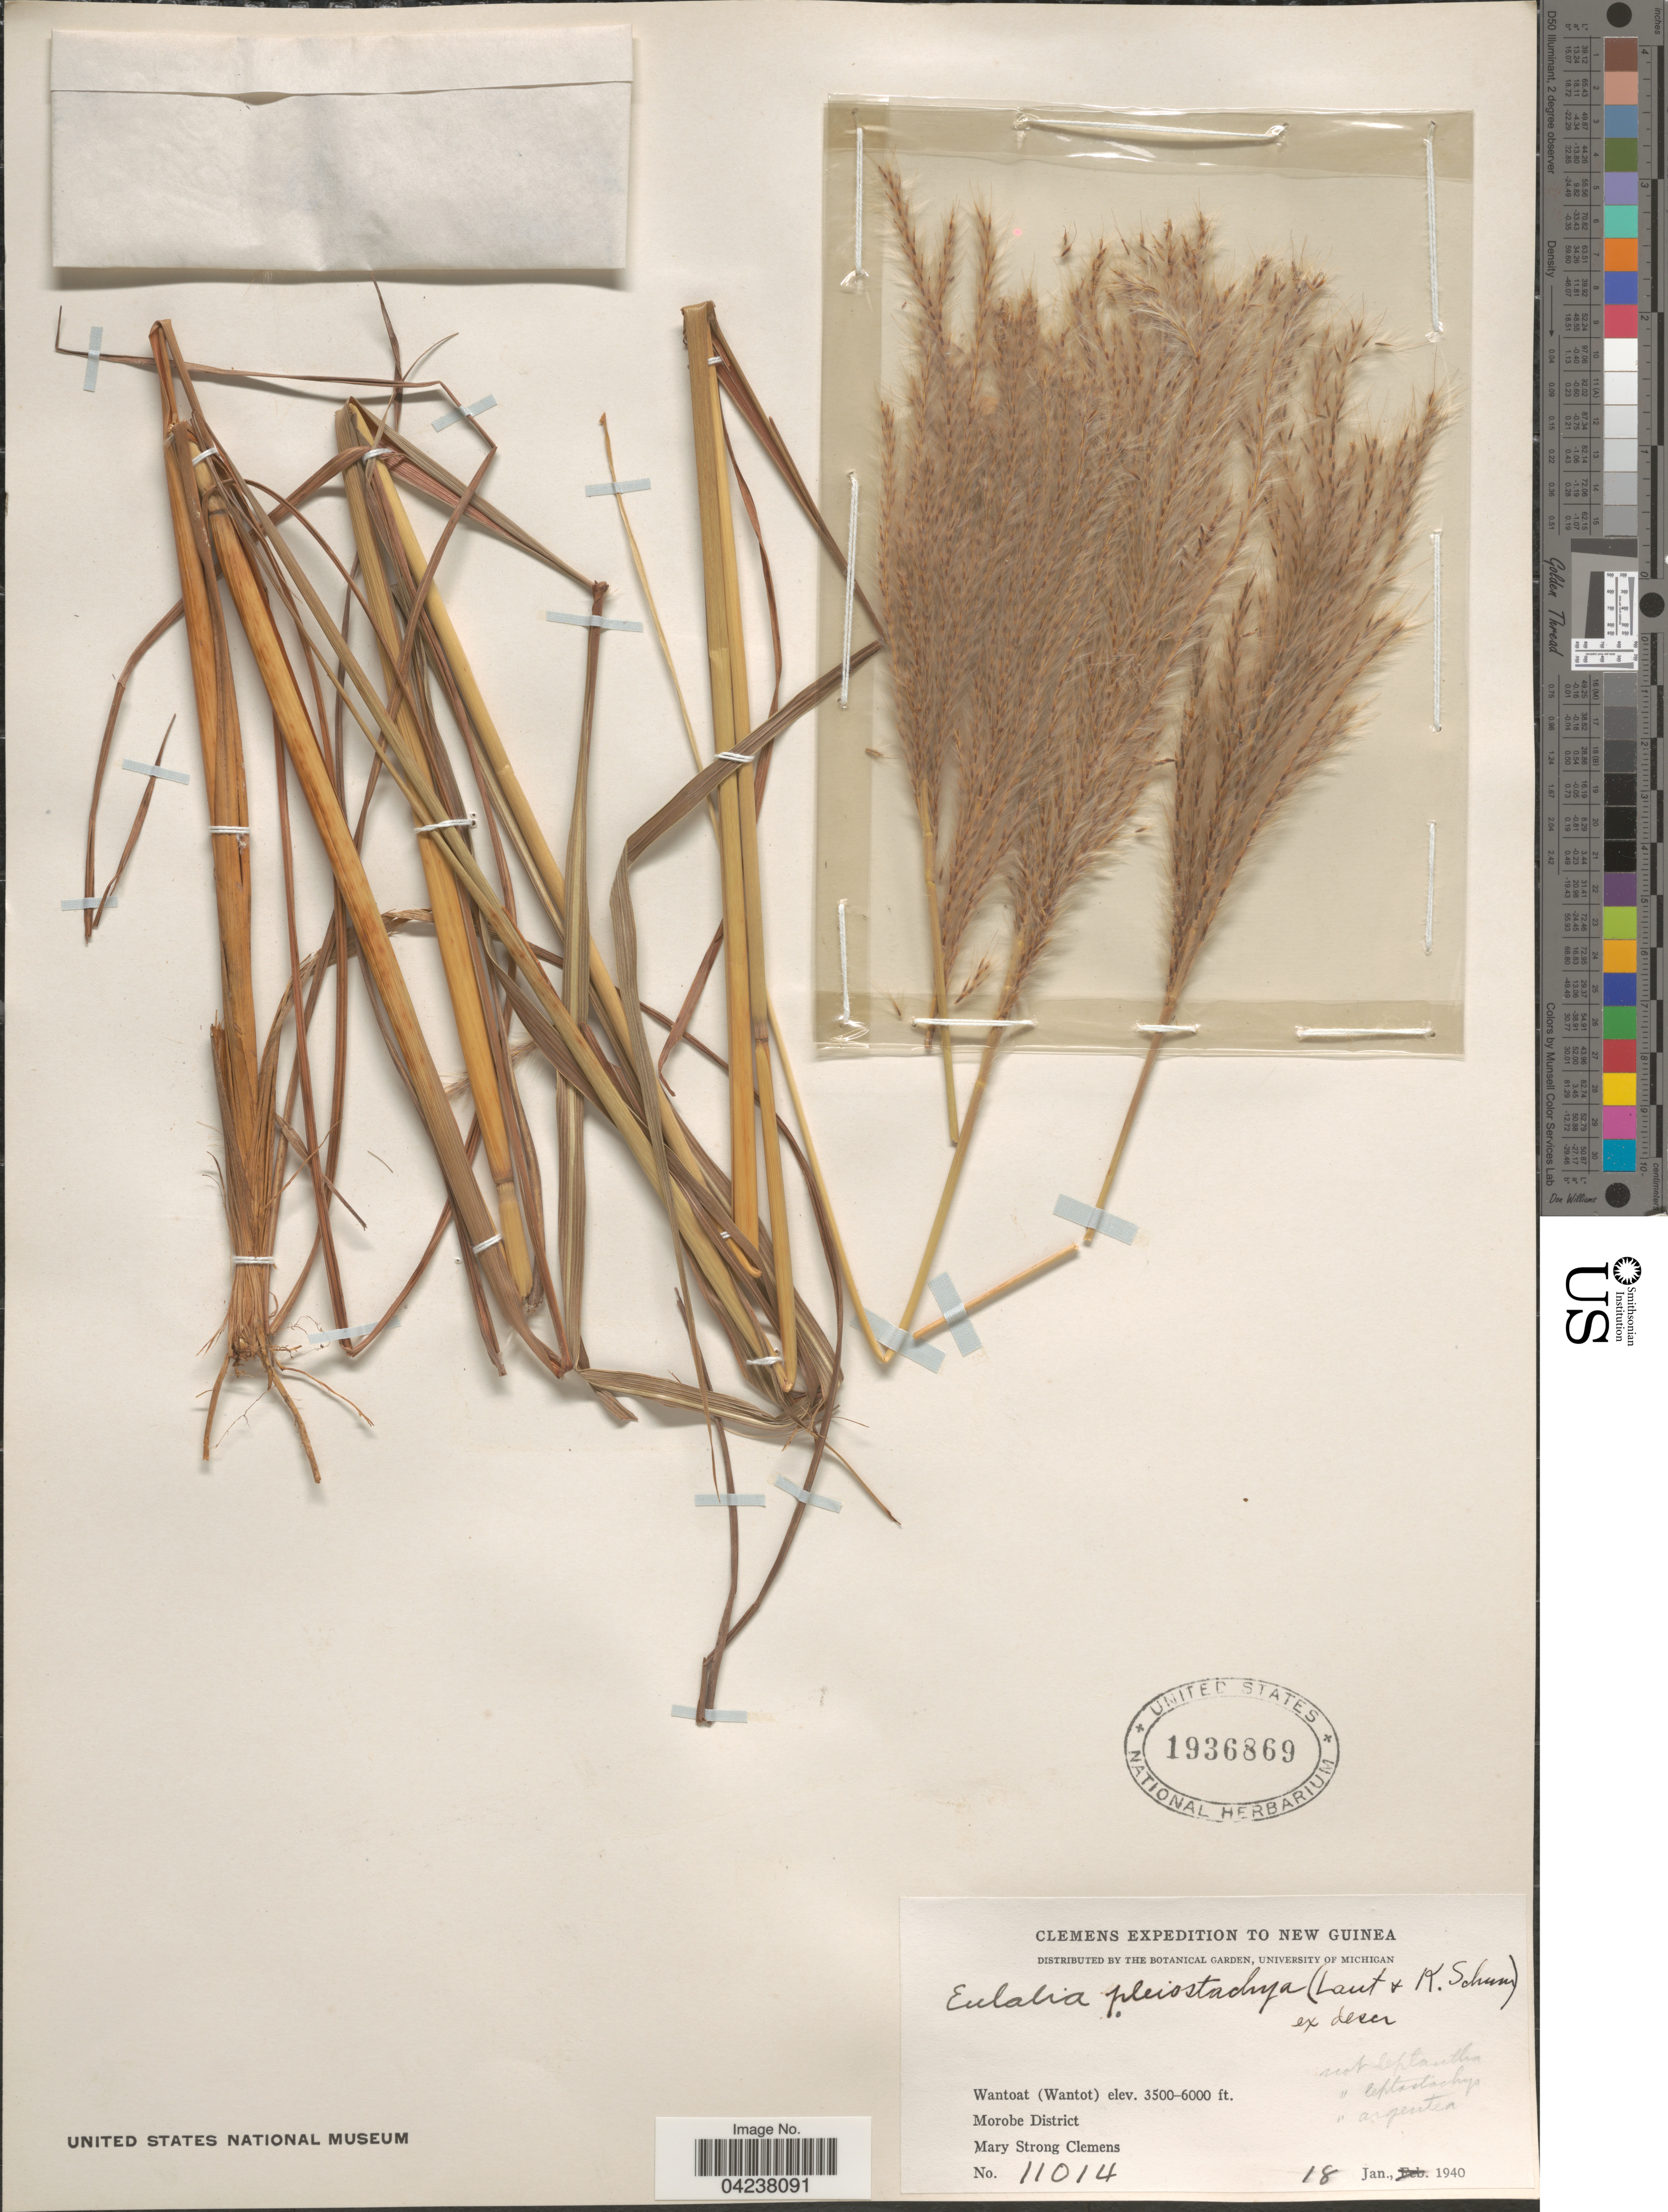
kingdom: Plantae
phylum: Tracheophyta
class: Liliopsida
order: Poales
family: Poaceae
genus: Microstegium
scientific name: Microstegium spectabile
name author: (Trin.) A. Camus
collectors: M. S. Clemens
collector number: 11014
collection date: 1940-01-18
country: Papua New Guinea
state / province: Morobe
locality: Clemens Expedition to New Guinea. Wantoat (Wantot). Morobe District.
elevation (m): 1067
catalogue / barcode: US 1936869